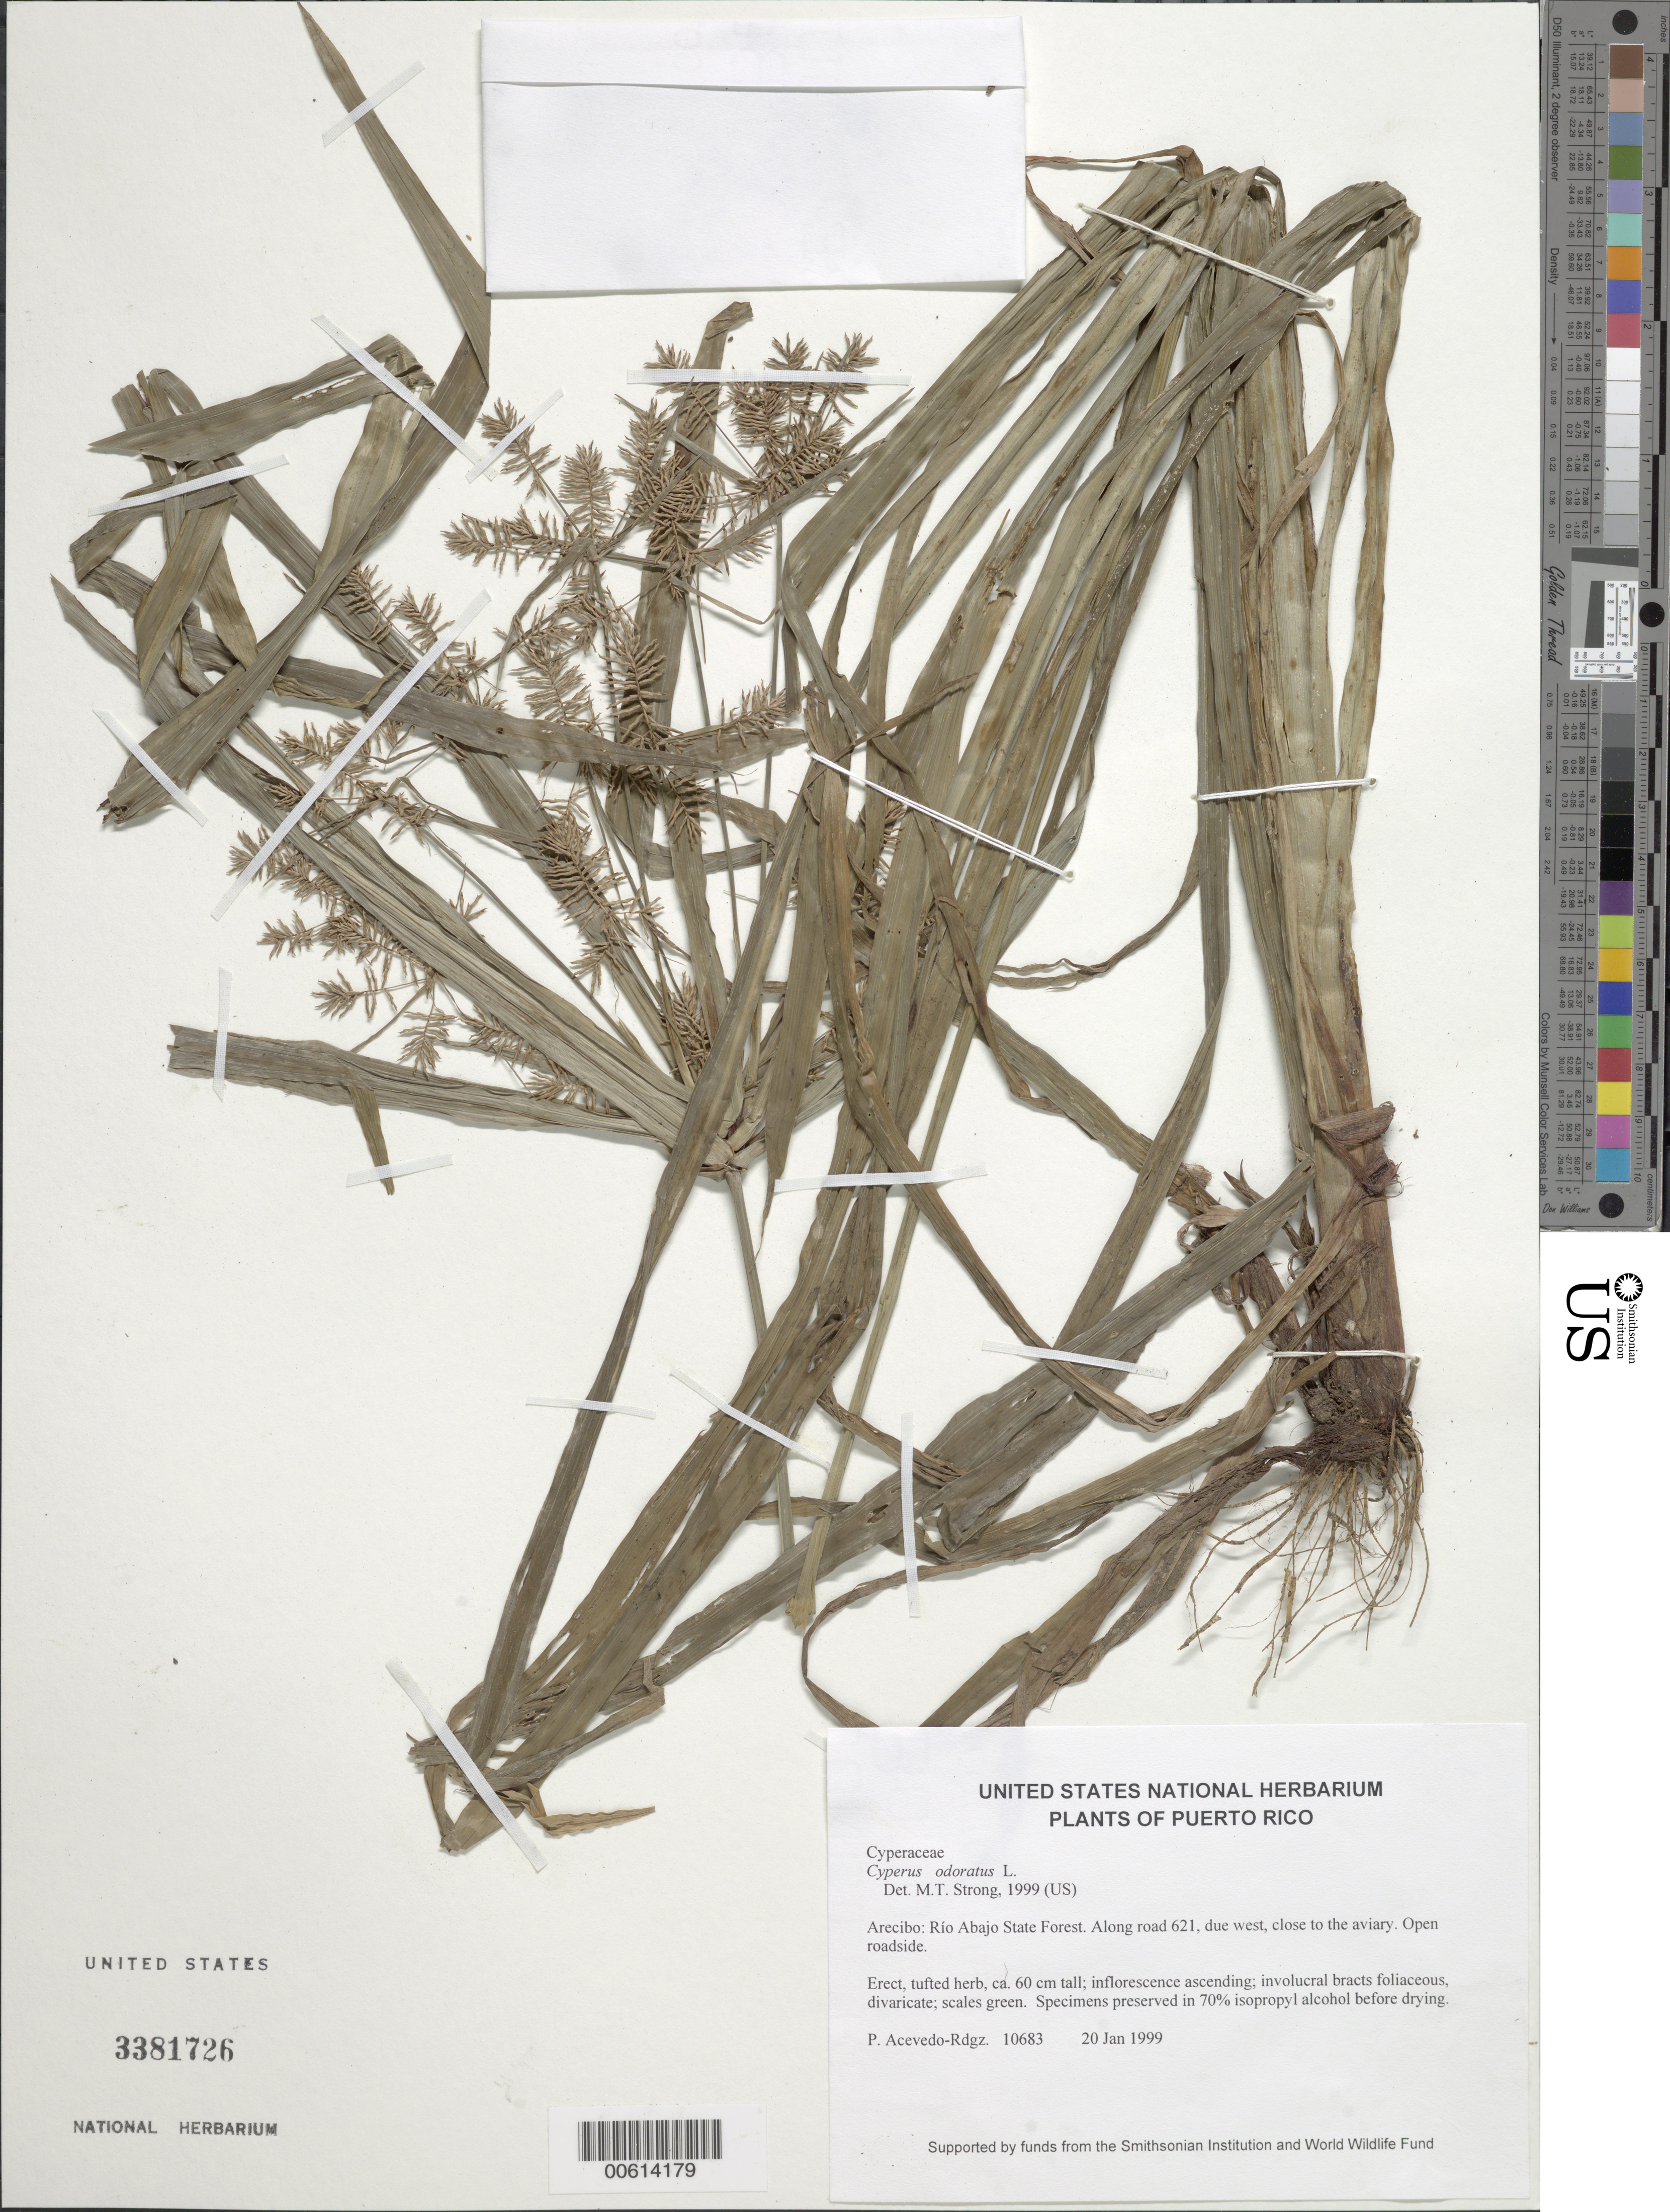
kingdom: Plantae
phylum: Tracheophyta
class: Liliopsida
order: Poales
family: Cyperaceae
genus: Cyperus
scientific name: Cyperus odoratus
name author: L.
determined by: Strong, M. T., (US), Smithsonian Institution - National Museum of Natural History (UNITED STATES)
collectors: P. Acevedo-Rodr.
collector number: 10683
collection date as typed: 20 Jan 1999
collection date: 1999-01-20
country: Puerto Rico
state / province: Arecibo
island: Puerto Rico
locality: Arecibo; Río Abajo State Forest. Along road 621, due west, close to the aviary.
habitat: Open roadside.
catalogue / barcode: US 3381726